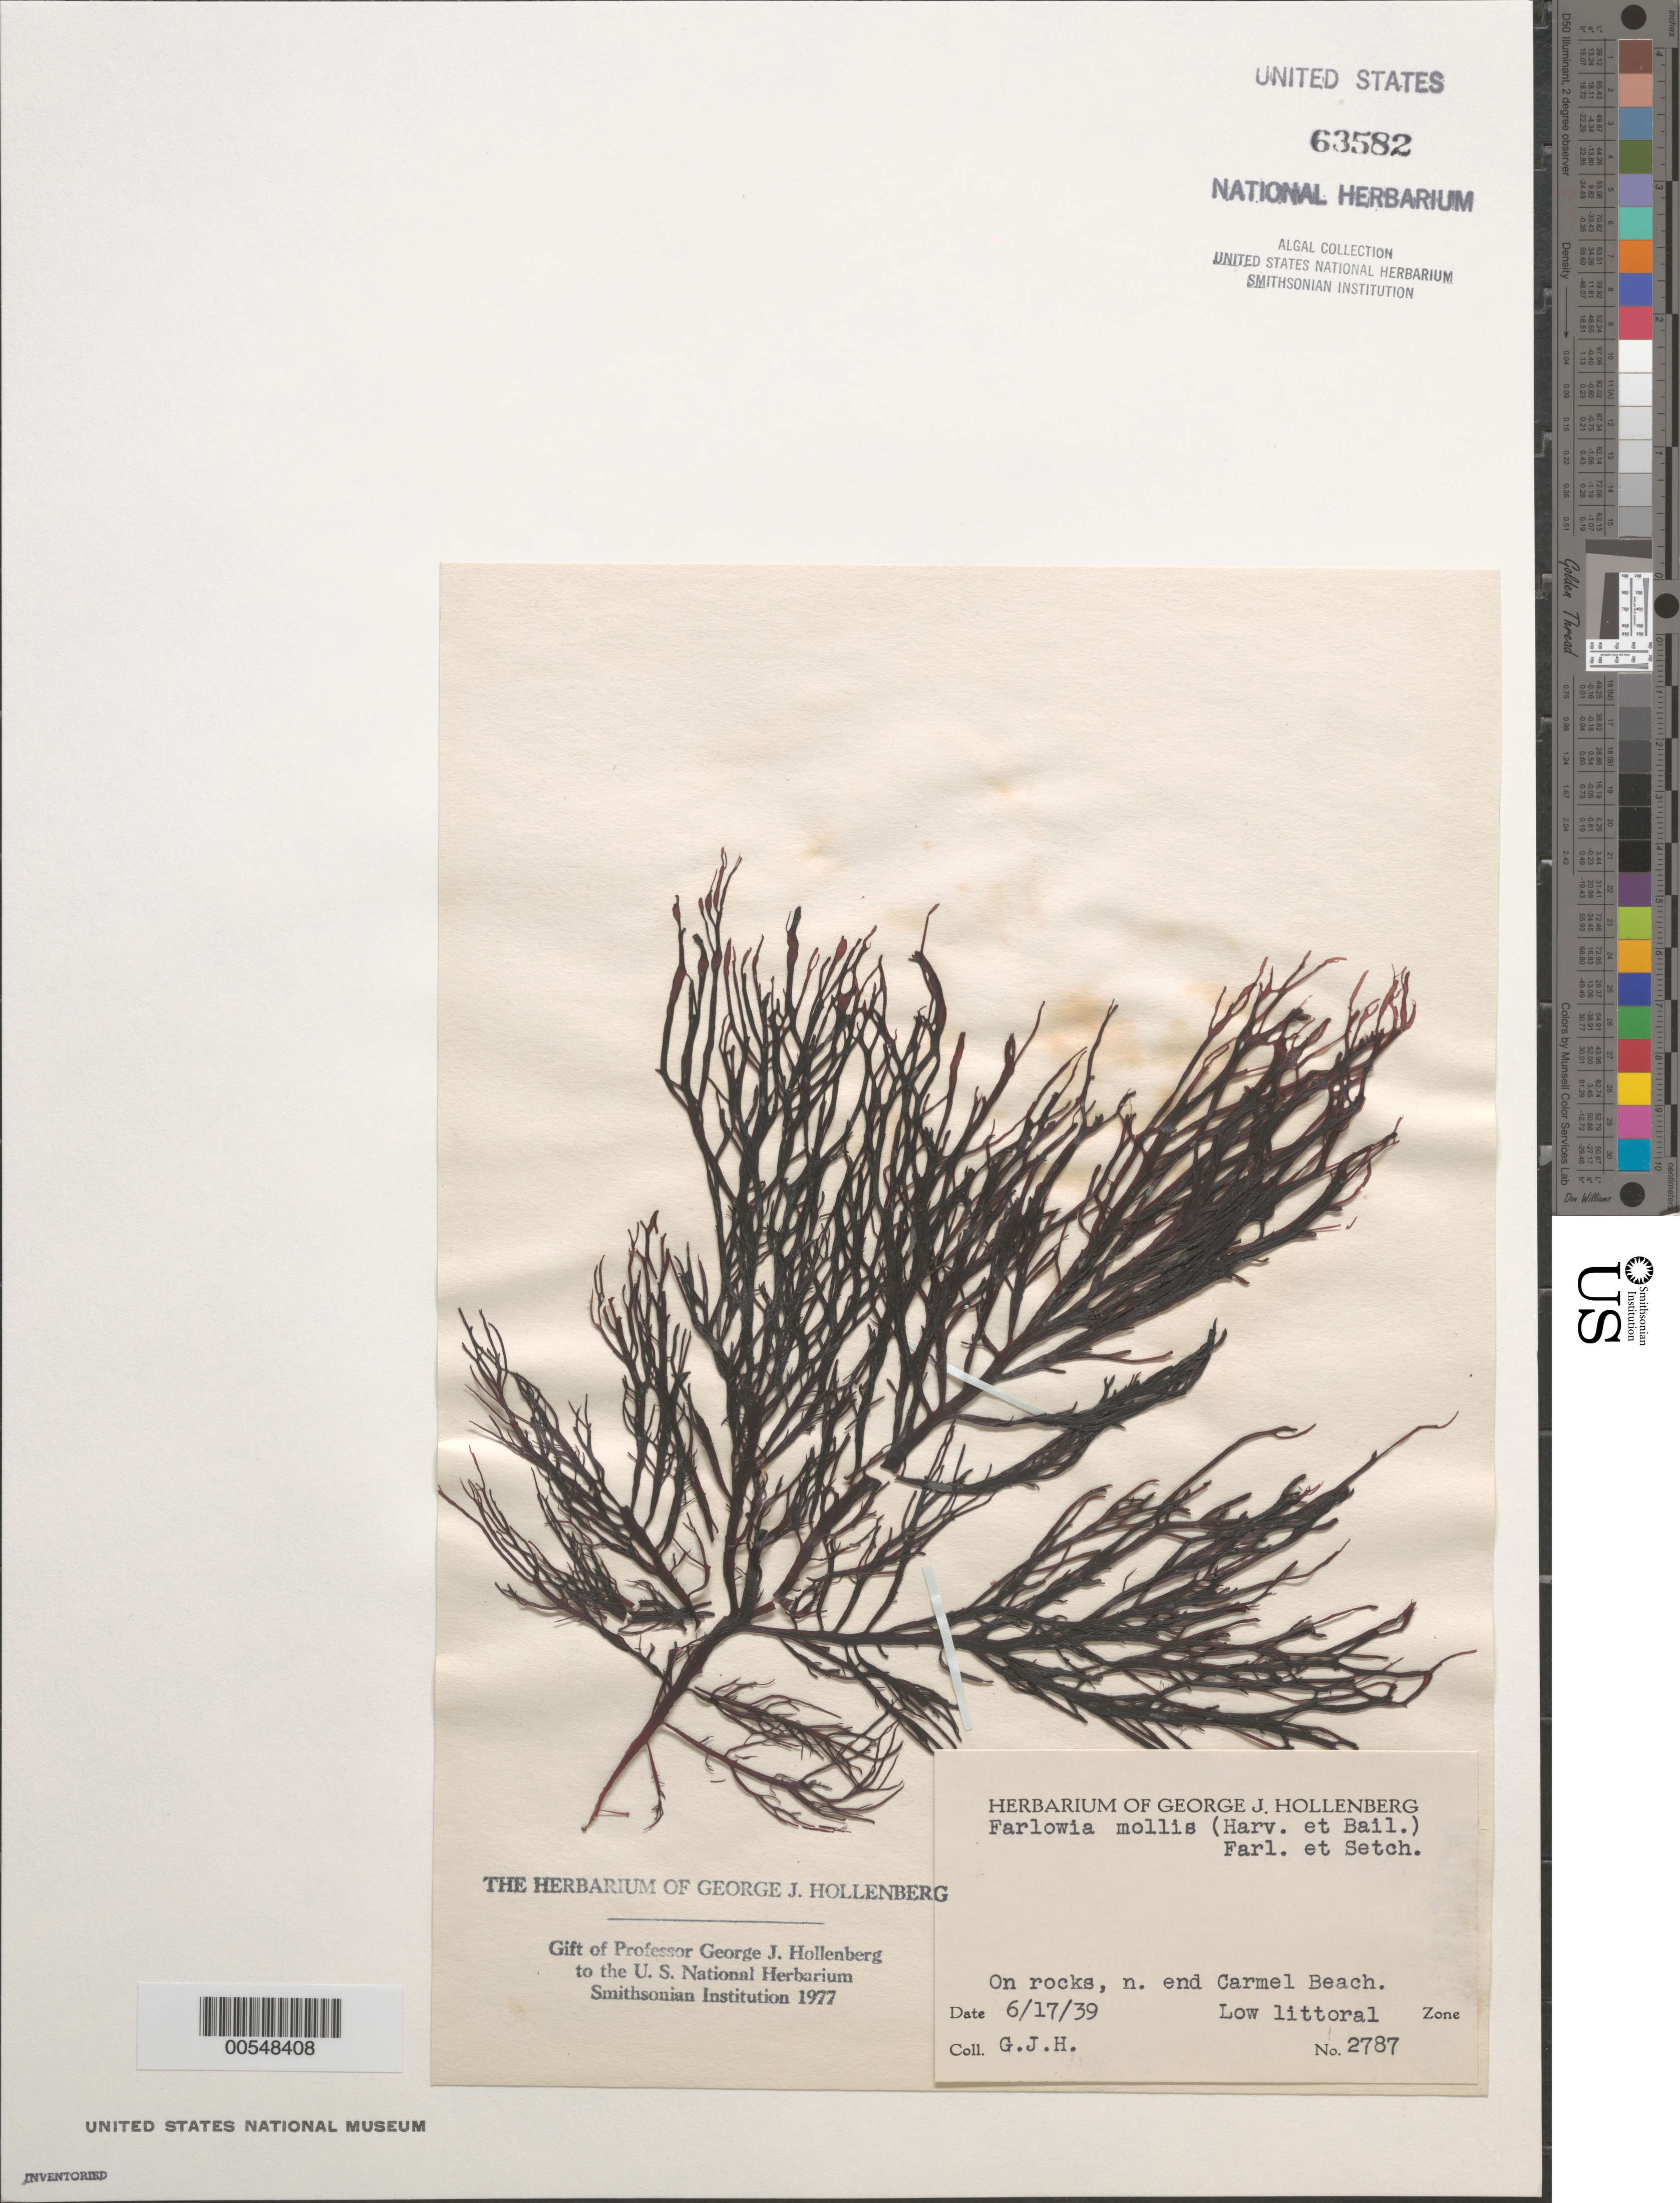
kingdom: Plantae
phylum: Rhodophyta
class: Florideophyceae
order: Gigartinales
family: Dumontiaceae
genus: Farlowia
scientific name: Farlowia mollis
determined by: Hollenberg, George J.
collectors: G. Hollenberg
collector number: GJH 2787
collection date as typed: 17 Jun 1939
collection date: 1939-06-17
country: United States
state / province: California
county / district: Monterey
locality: Carmel Beach, north end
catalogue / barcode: US 63582